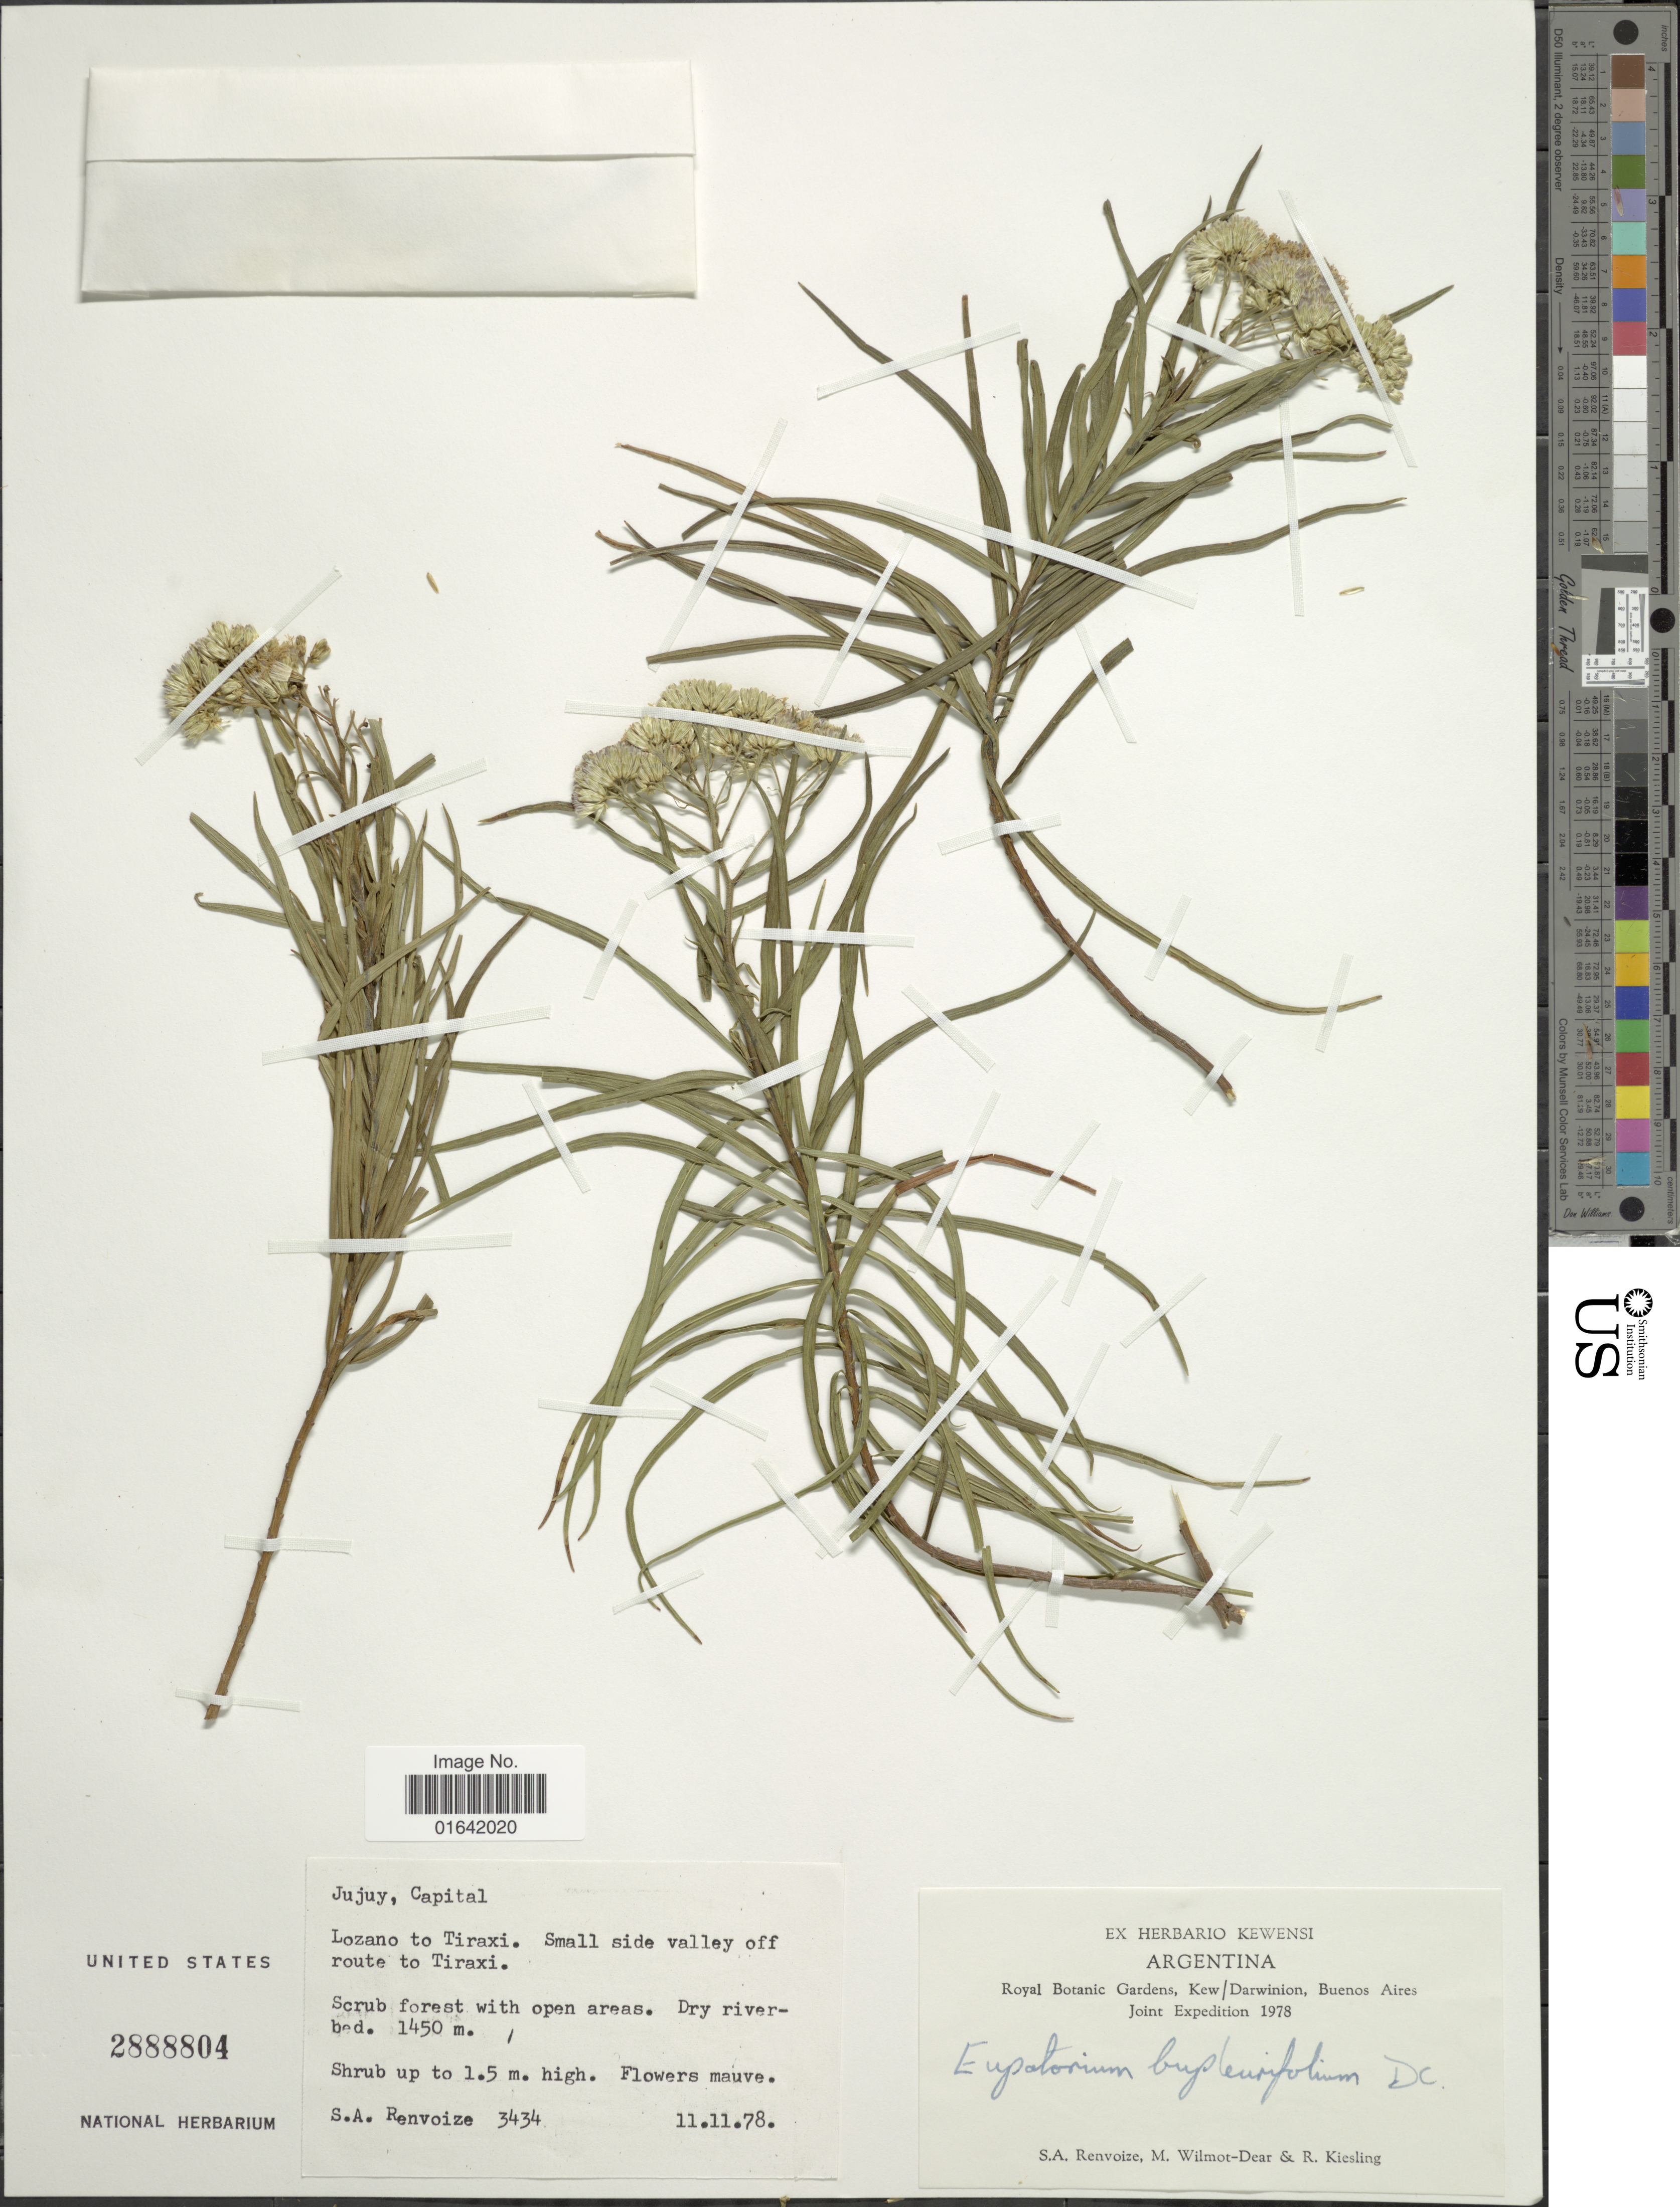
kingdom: Plantae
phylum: Tracheophyta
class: Magnoliopsida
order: Asterales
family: Asteraceae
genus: Campovassouria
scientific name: Campovassouria bupleurifolia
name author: (DC.) R.M. King & H. Rob.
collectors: S. A. Renvoize, M. Wilmot-Dear & R. Kiesling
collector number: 3434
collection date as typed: Transcribed d/m/y: 11/11/78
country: Argentina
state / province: Jujuy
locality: Capital, Lozane to Tiraxi, small side valley of route to Tiraxi.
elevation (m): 1450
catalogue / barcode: US 2888804